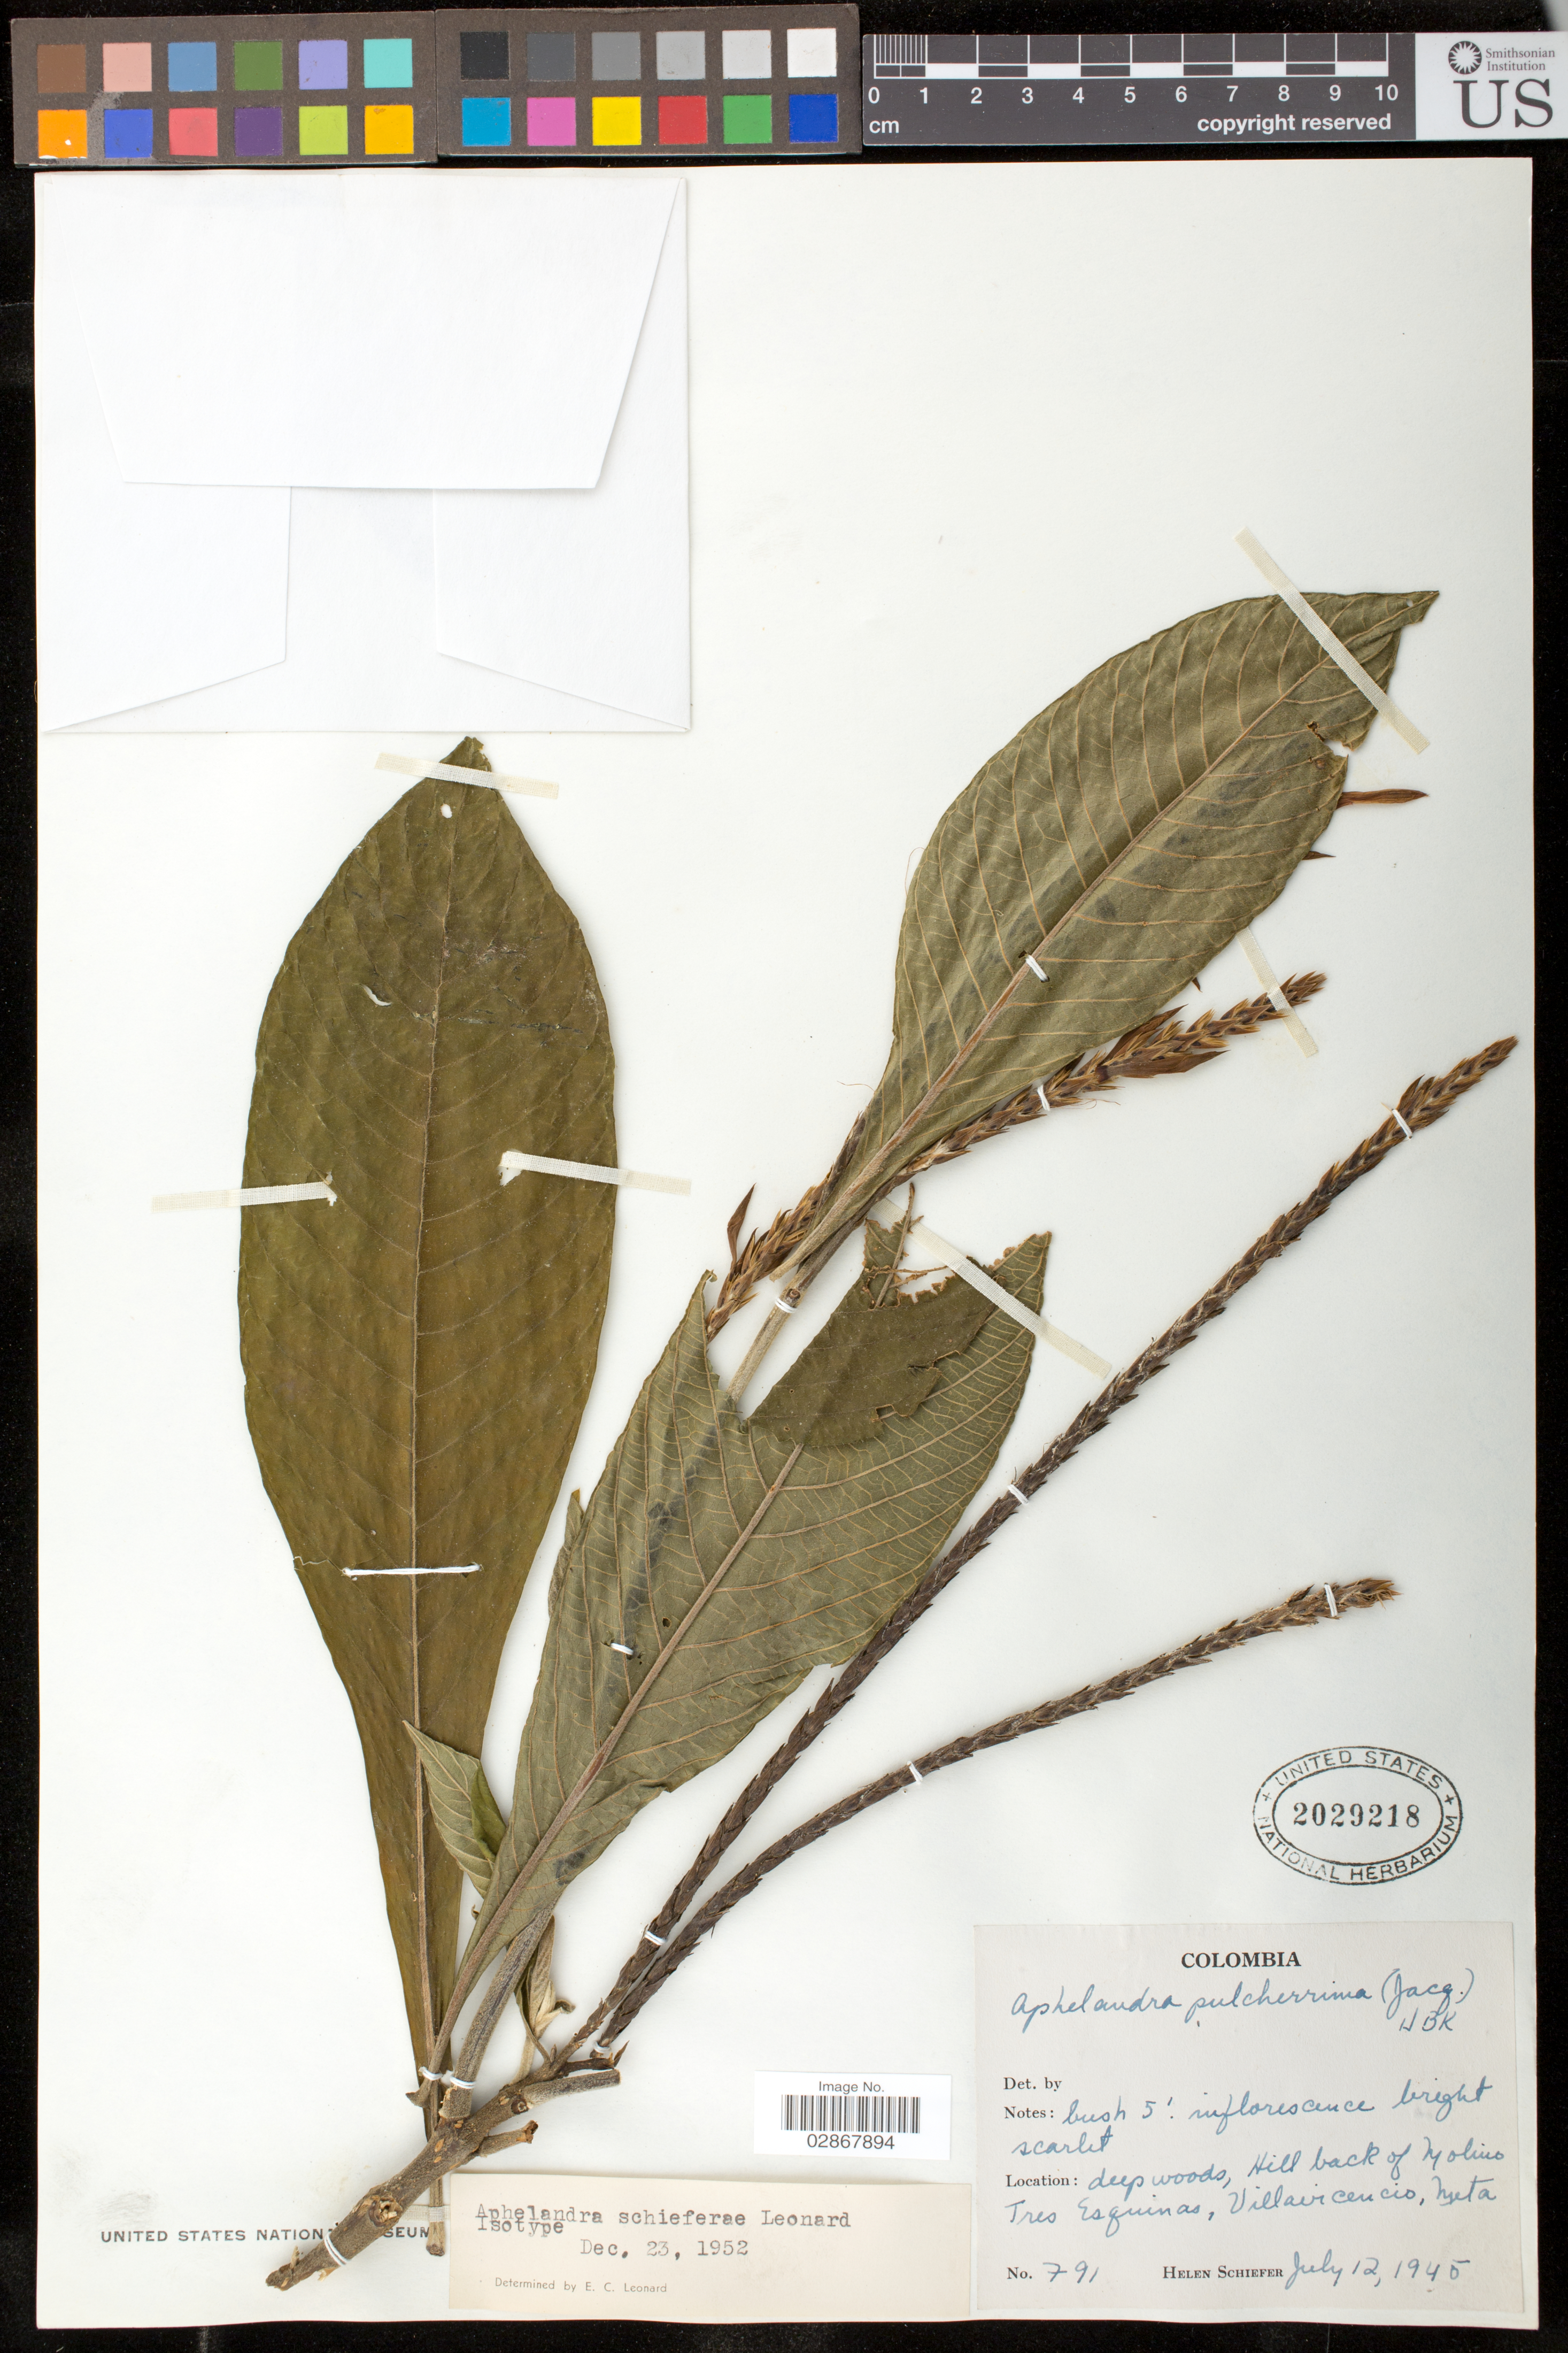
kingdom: Plantae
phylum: Tracheophyta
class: Magnoliopsida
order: Lamiales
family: Acanthaceae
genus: Aphelandra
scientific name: Aphelandra schieferae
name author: Leonard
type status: Isotype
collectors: H. Schiefer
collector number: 791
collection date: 1945-07-12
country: Colombia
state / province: Meta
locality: Hill back of Molino Tres Esquinas, Villavicencio.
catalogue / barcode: US 2029218